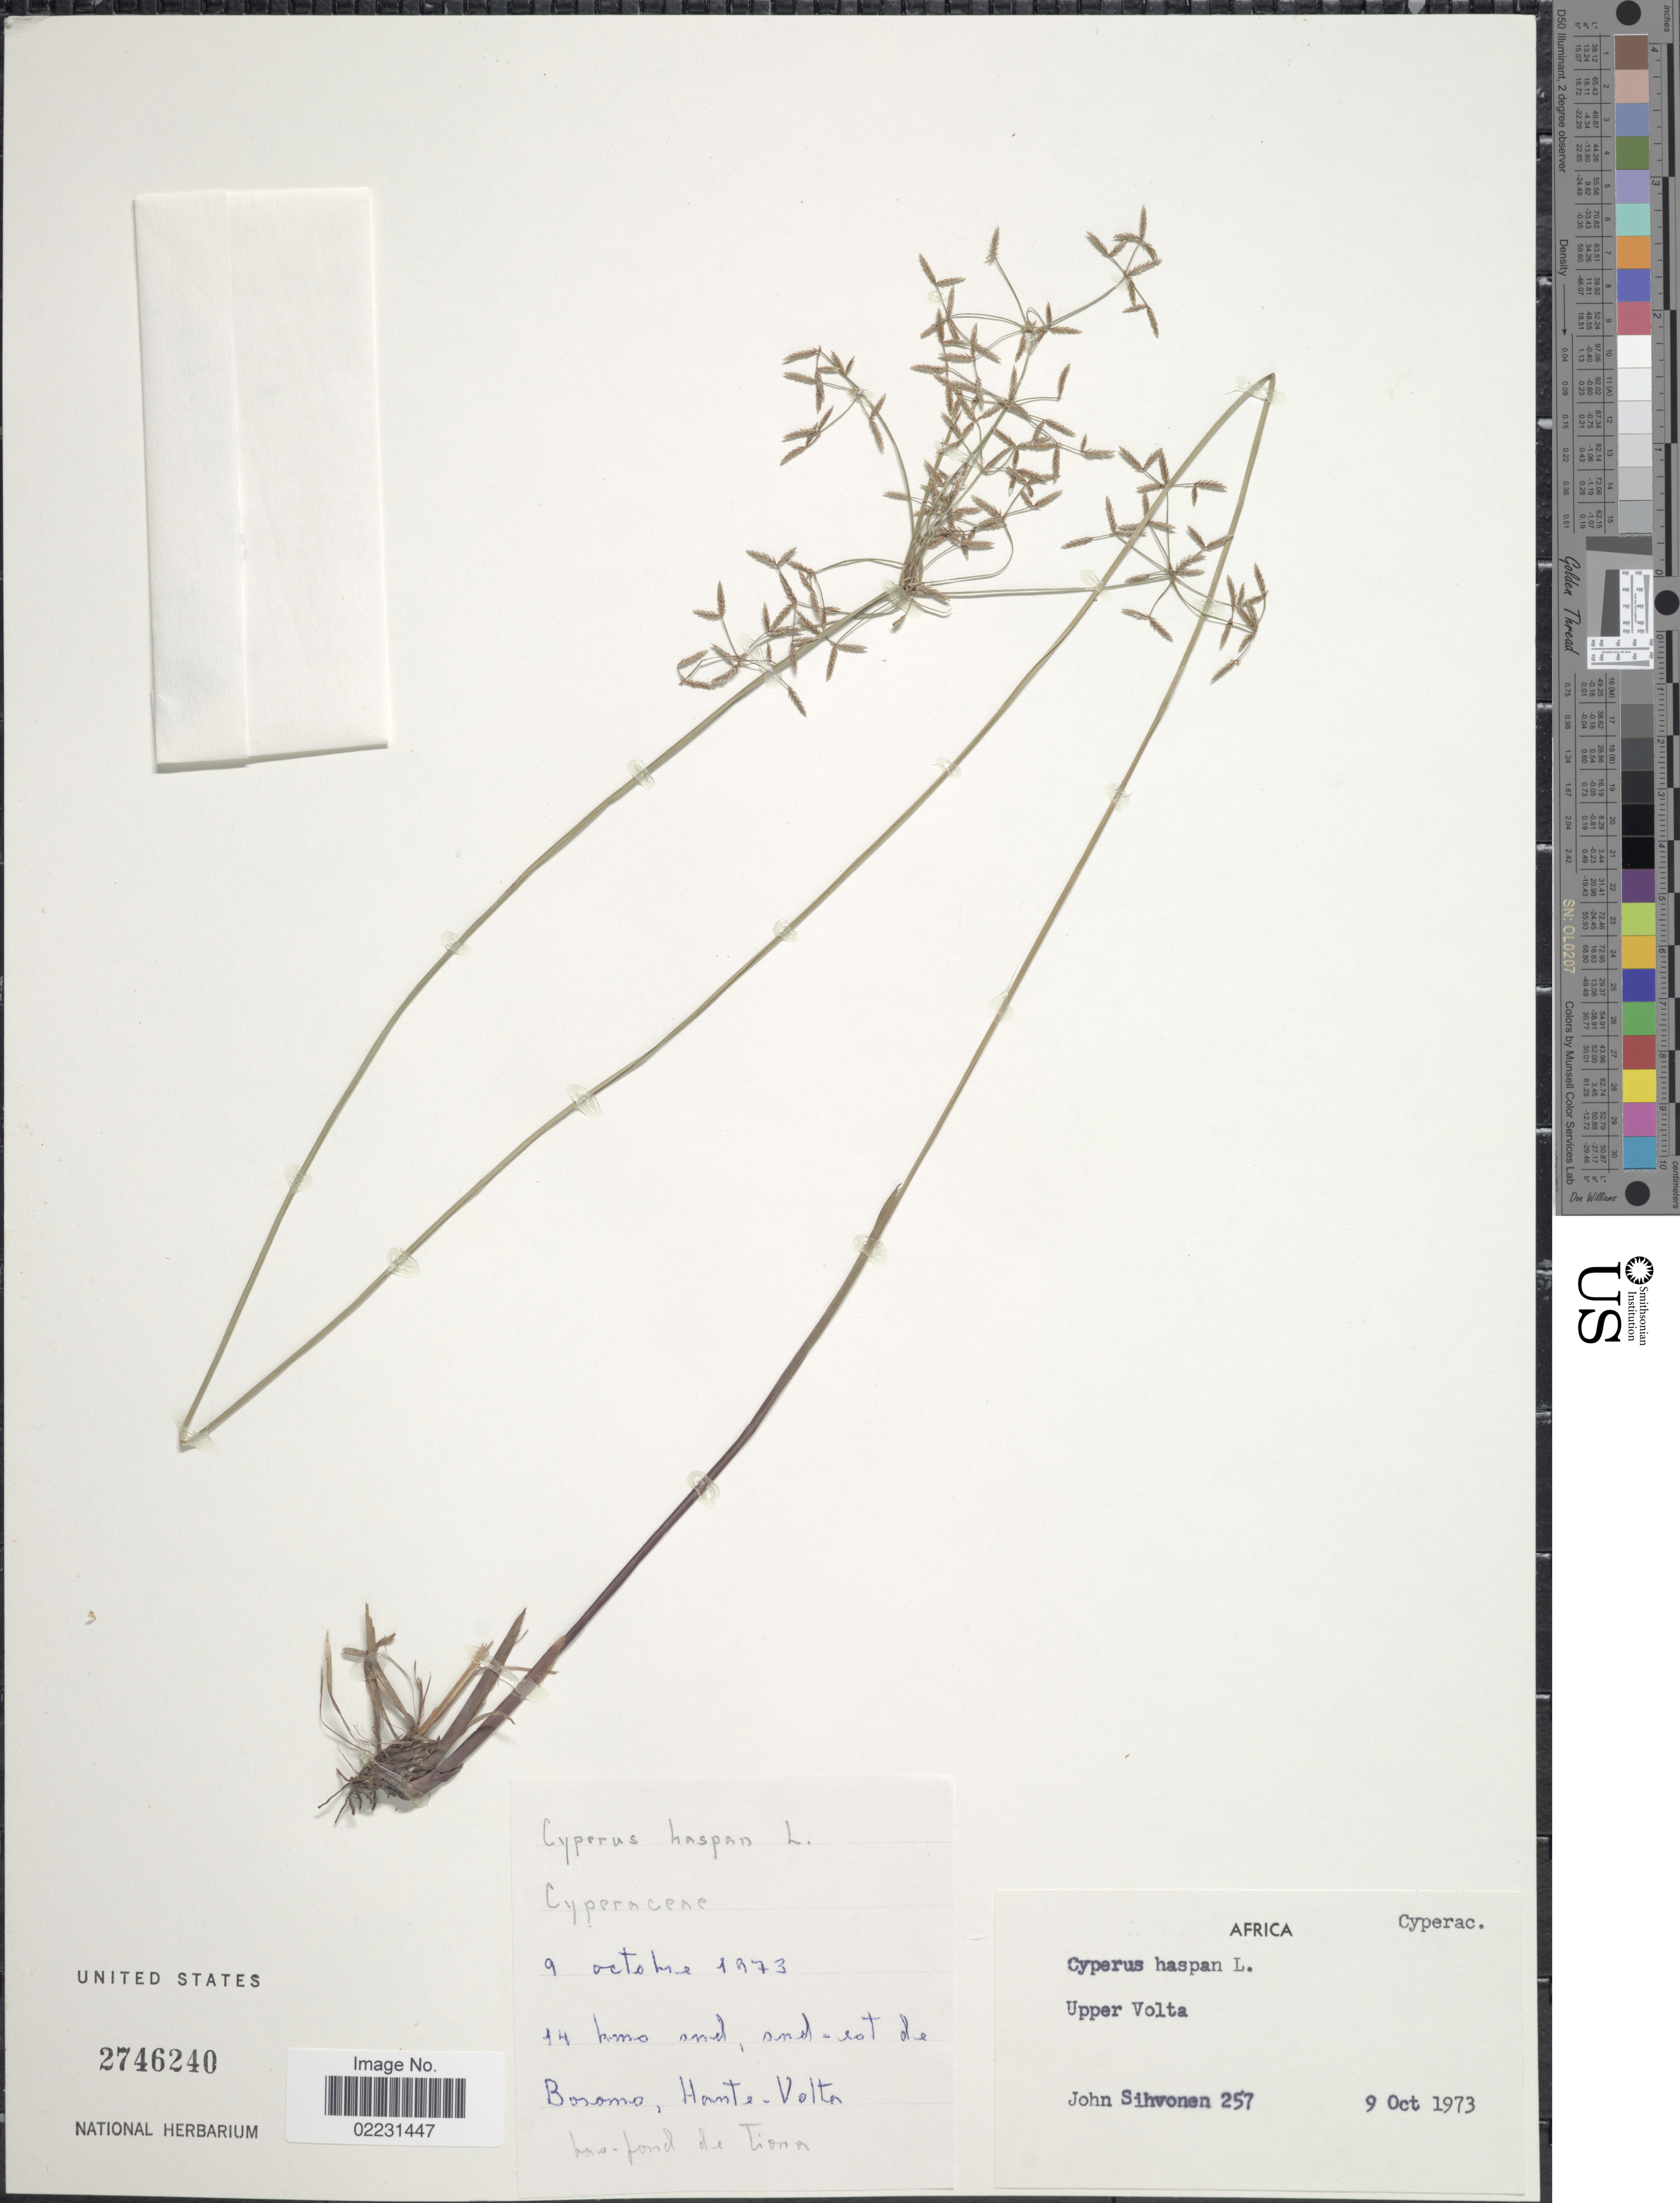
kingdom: Plantae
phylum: Tracheophyta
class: Liliopsida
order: Poales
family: Cyperaceae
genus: Cyperus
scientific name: Cyperus haspan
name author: L.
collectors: J. Sihvonen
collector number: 257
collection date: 1973-10-09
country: Burkina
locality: Africa. Upper Volta. Bosomo, Hante-Volta.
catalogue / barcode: US 2746240